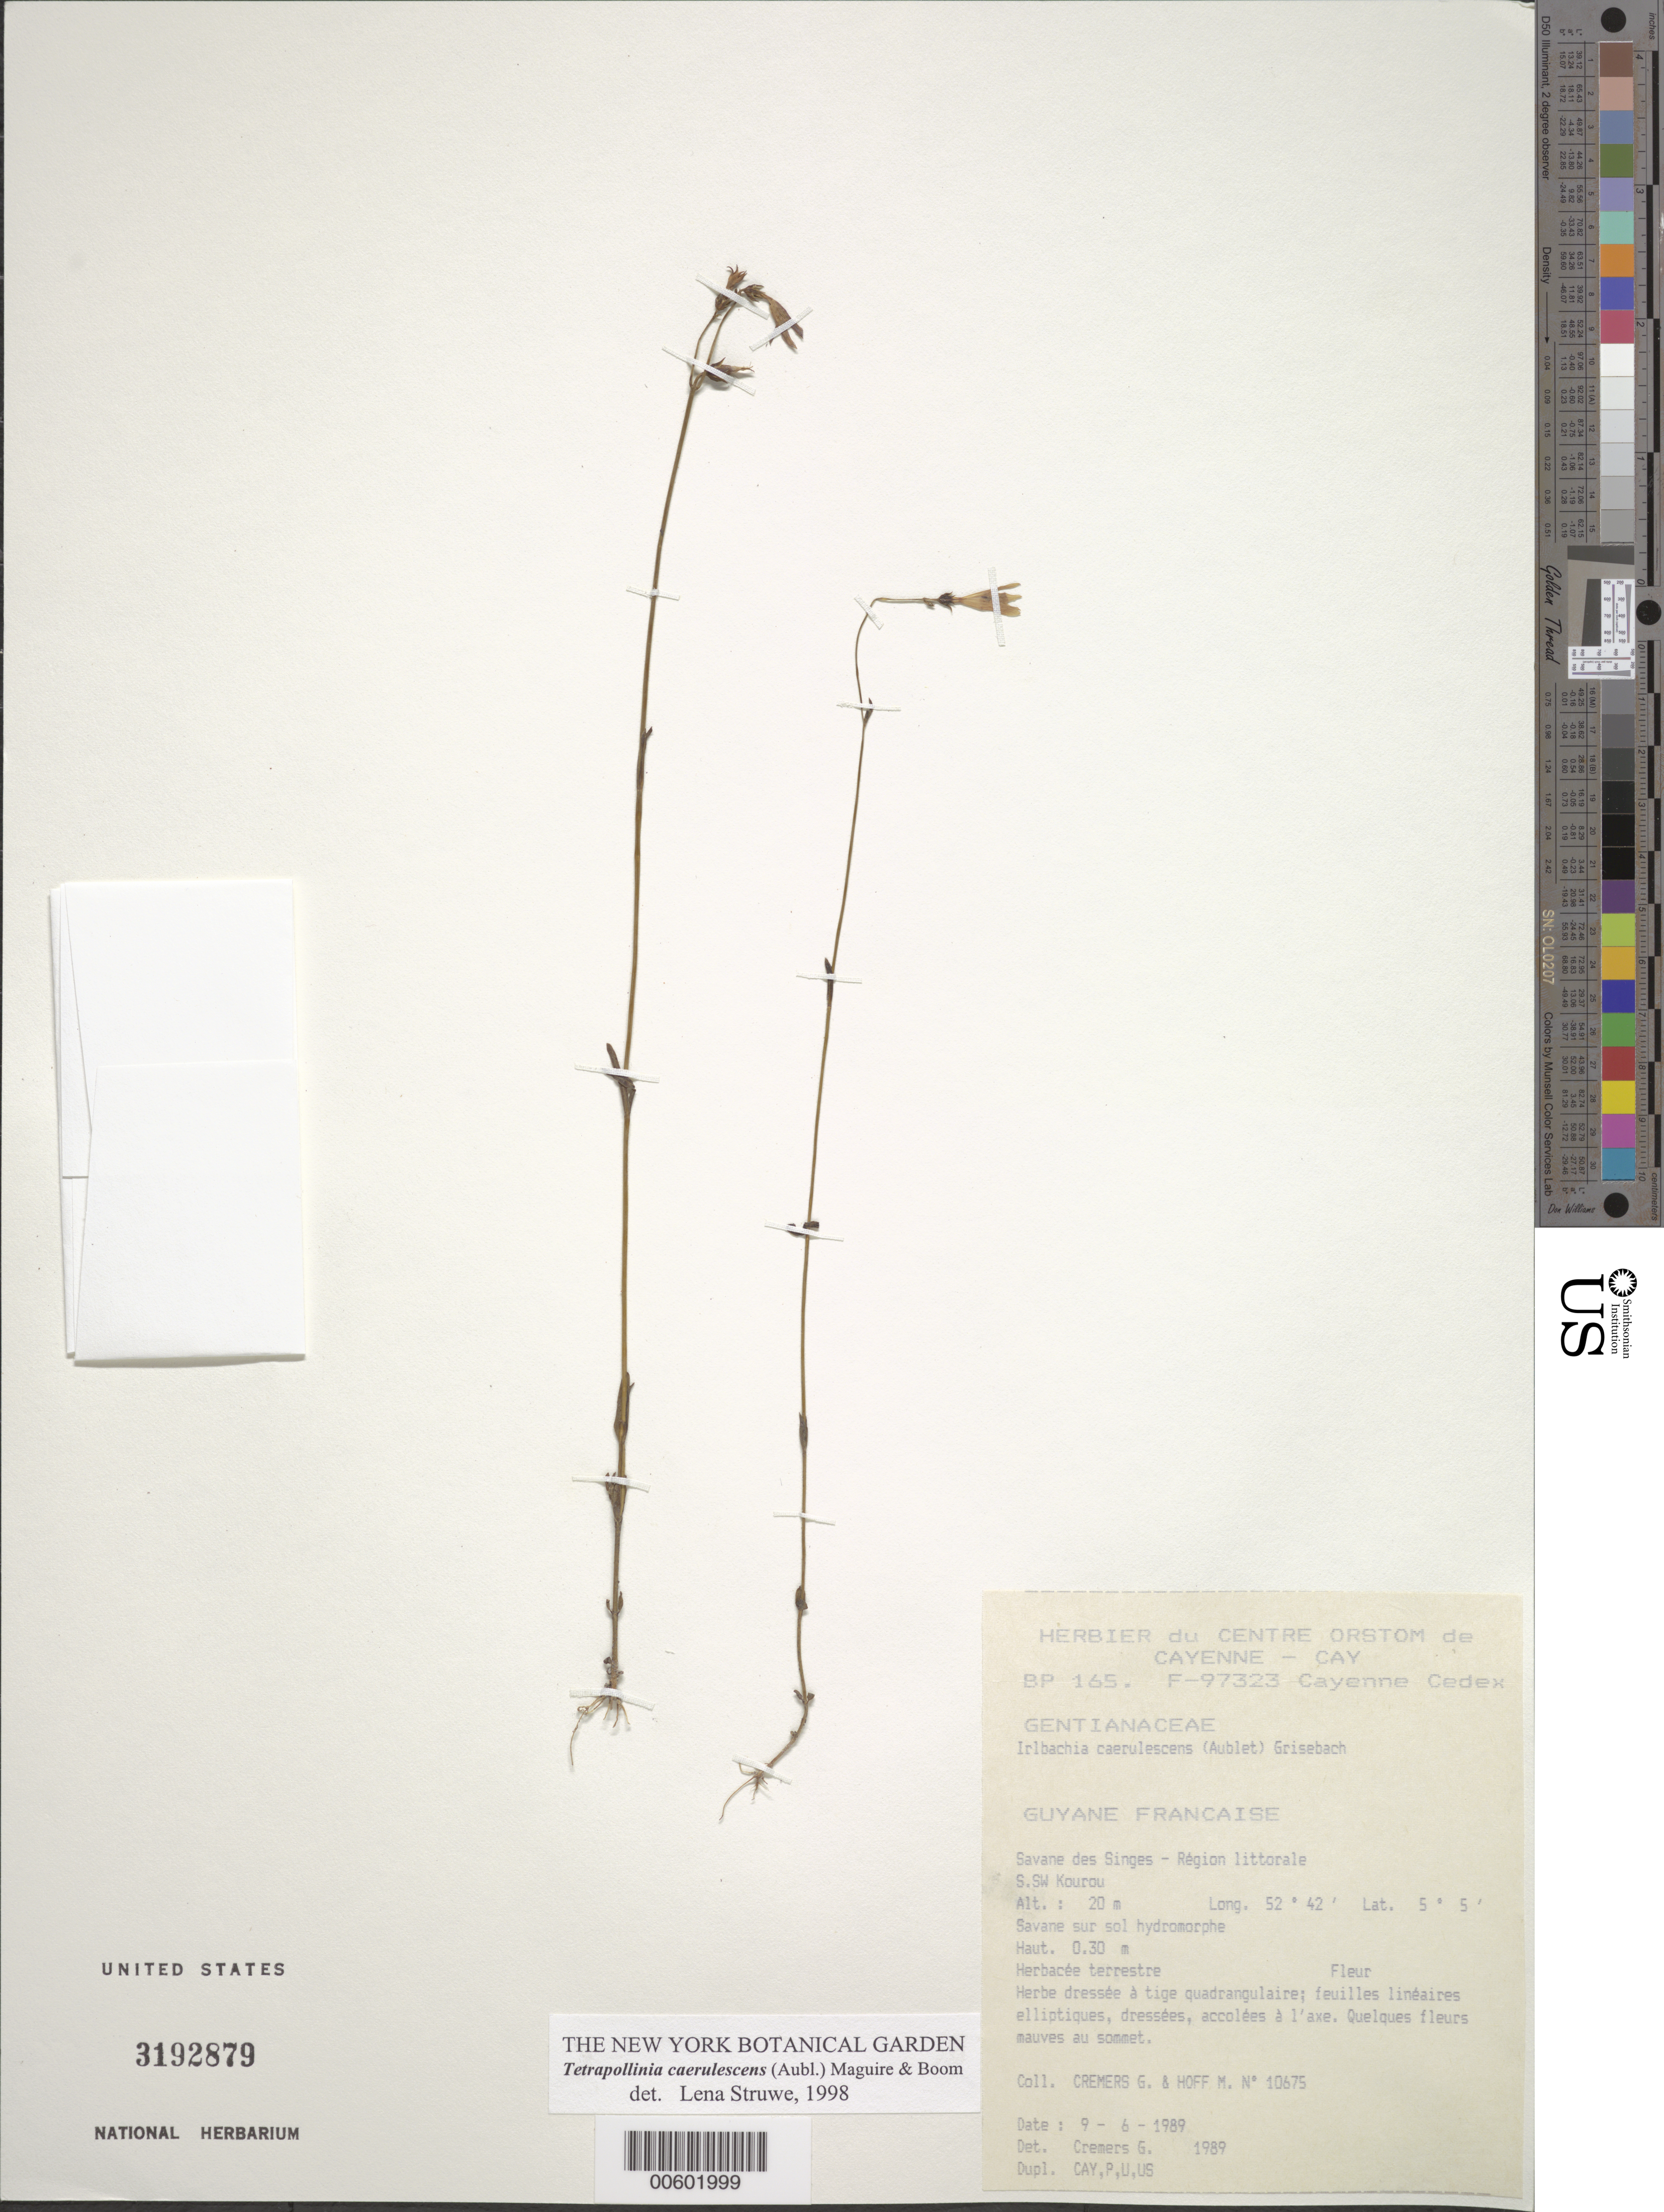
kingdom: Plantae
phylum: Tracheophyta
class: Magnoliopsida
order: Gentianales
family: Gentianaceae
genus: Tetrapollinia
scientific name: Tetrapollinia caerulescens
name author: (Aubl.) Maguire & B.M. Boom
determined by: Struwe, L.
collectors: G. Cremers & M. Hoff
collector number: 10675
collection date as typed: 9-Jun-89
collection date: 1989-06-09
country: French Guiana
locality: Dégrad Saramaca, Bassin du Kourou, SSW Kourou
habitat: Savane sur sol hydromorphe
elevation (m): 20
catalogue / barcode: US 3192879